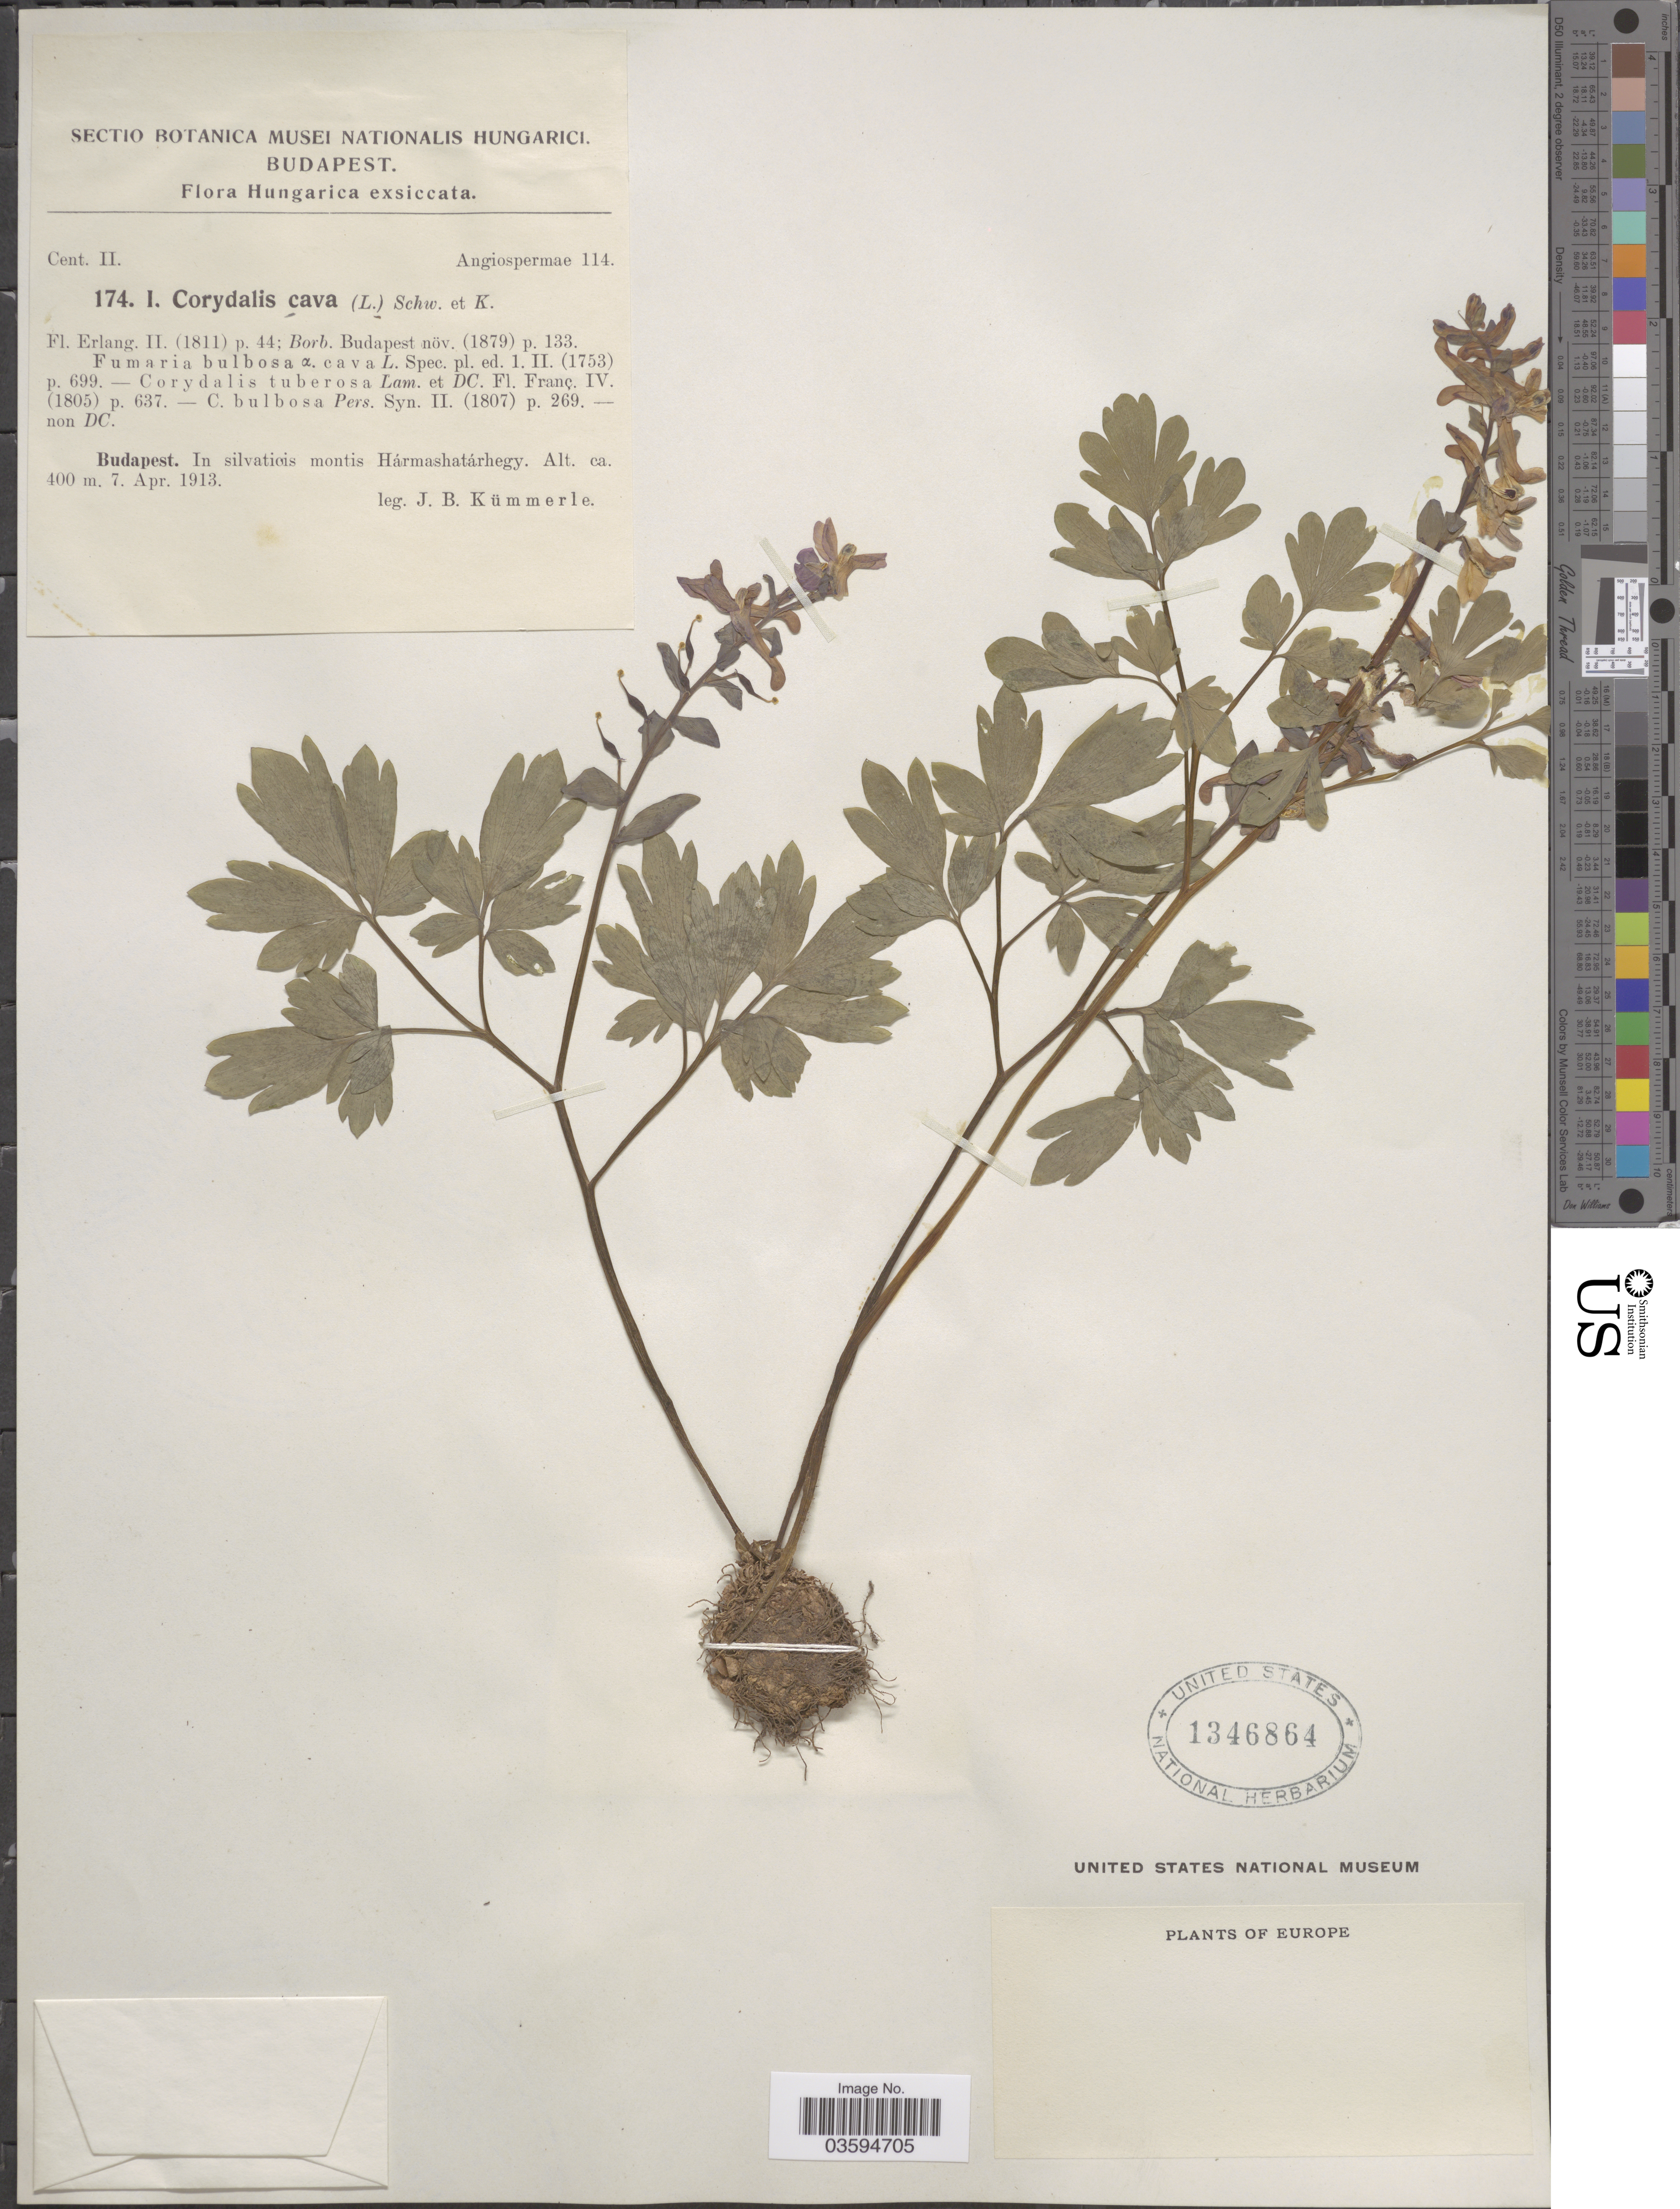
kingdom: Plantae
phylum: Tracheophyta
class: Magnoliopsida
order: Ranunculales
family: Papaveraceae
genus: Corydalis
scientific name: Corydalis cava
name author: Schweigger & Körte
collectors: J. Kummerle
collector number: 174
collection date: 1913-04-07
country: Hungary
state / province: Budapest, Capital District of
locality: In silvaticis montis Hármashatárhegy.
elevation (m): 400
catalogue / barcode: US 1346864